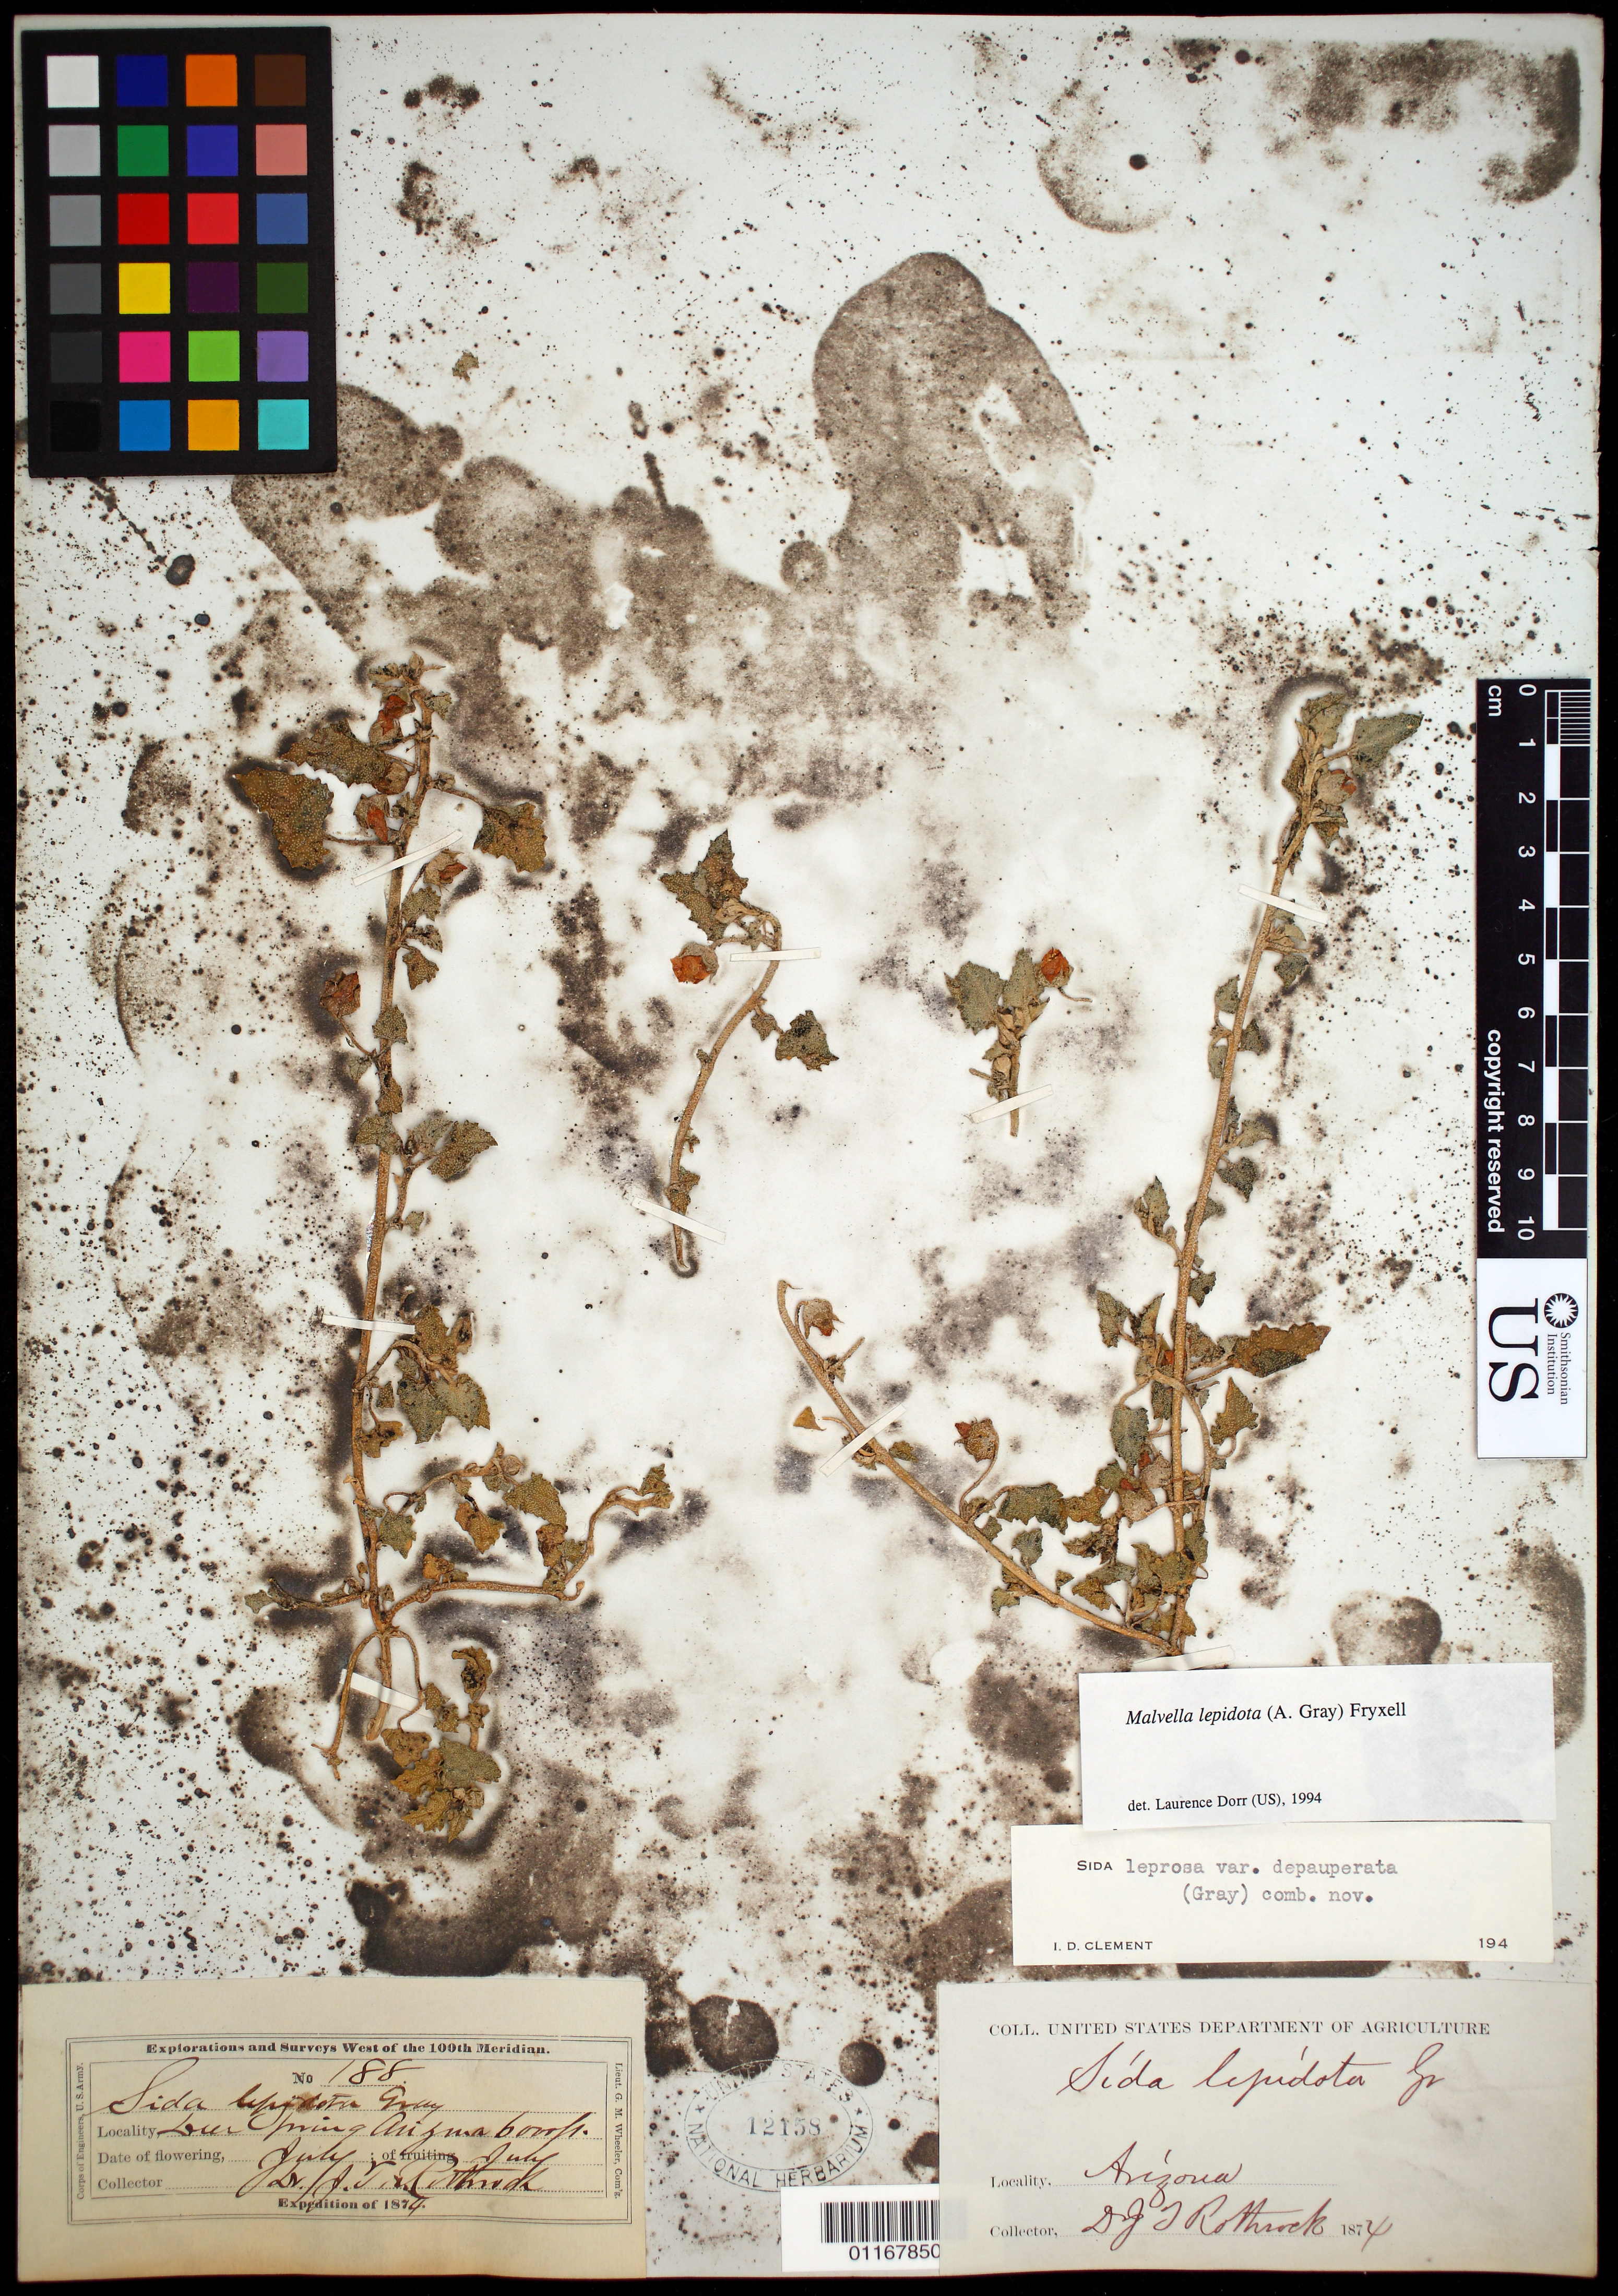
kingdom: Plantae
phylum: Tracheophyta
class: Magnoliopsida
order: Malvales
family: Malvaceae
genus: Malvella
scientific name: Malvella lepidota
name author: (A. Gray) Fryxell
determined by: Dorr, L. J., (BOT), Smithsonian Institution - National Museum of Natural History (UNITED STATES)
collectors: J. T. Rothrock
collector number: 188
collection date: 1874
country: United States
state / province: Arizona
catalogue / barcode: US 12158